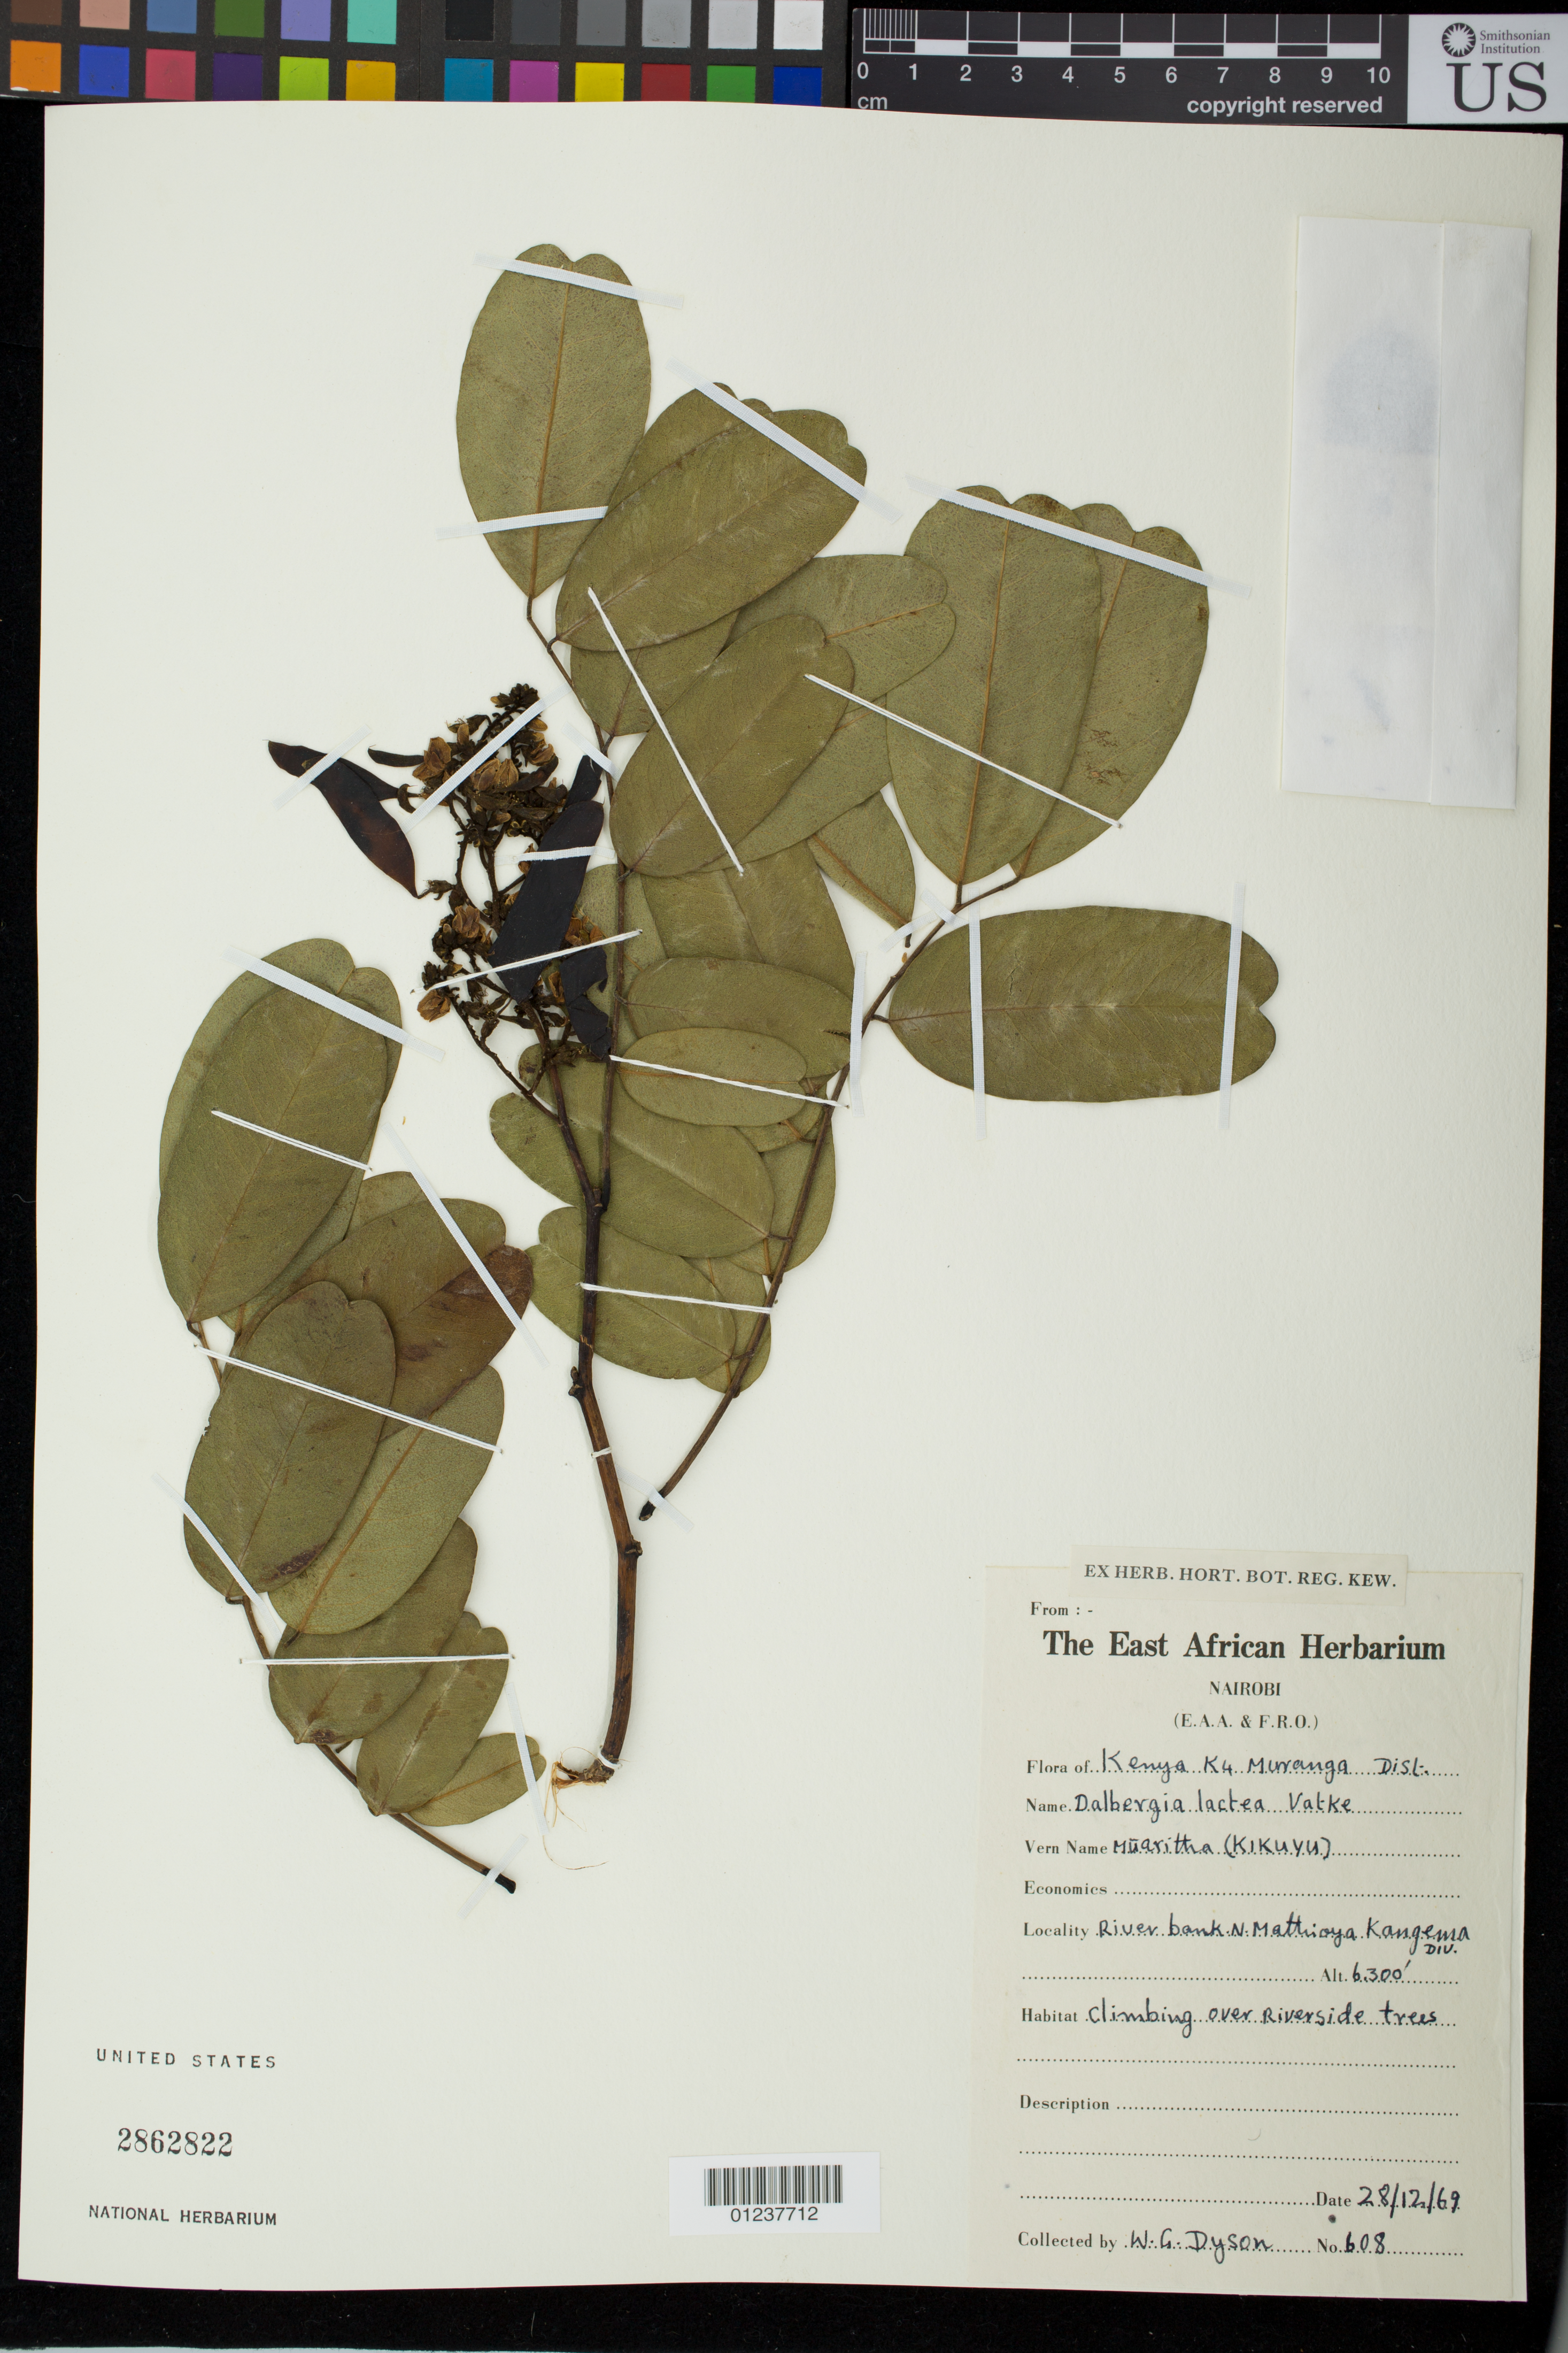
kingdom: Plantae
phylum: Tracheophyta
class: Magnoliopsida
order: Fabales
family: Fabaceae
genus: Dalbergia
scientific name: Dalbergia lactea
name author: Vatke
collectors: W. Dyson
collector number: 608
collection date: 1969-12-28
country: Kenya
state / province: Murang'a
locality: K4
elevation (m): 1920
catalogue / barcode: US 2862822